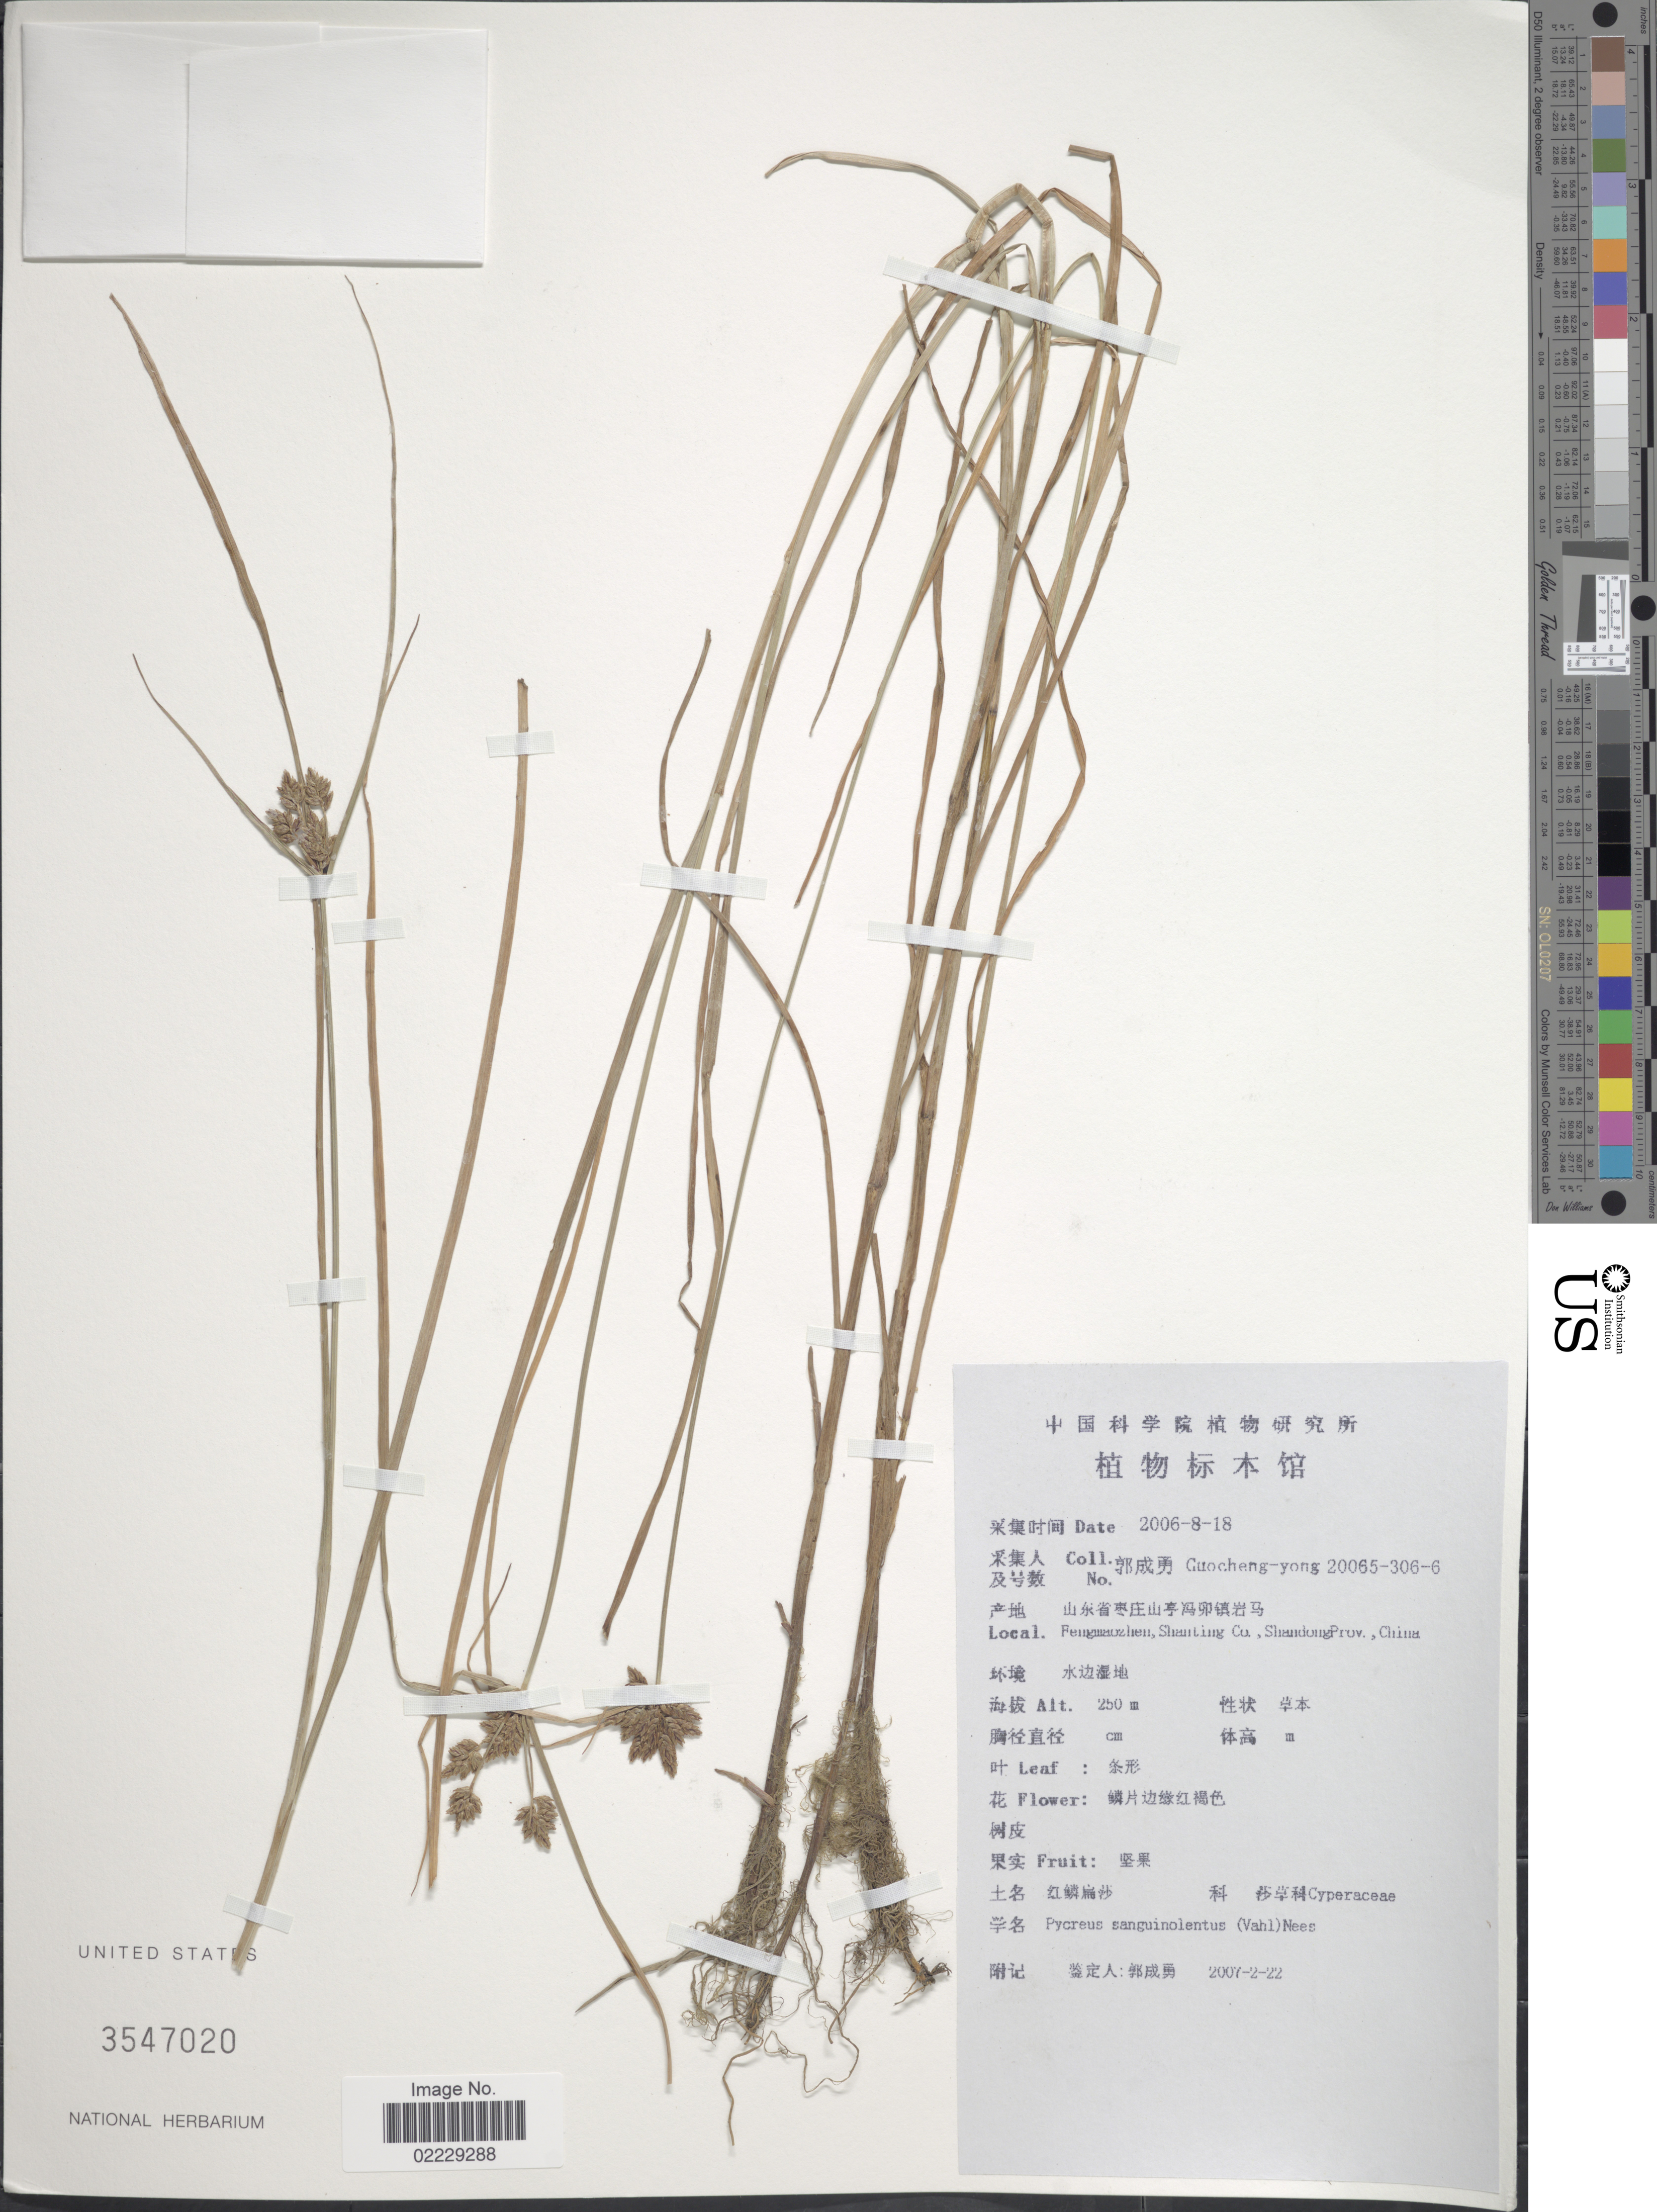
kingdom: Plantae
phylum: Tracheophyta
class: Liliopsida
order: Poales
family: Cyperaceae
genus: Cyperus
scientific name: Cyperus sanguinolentus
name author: Vahl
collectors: Guo cheng-yong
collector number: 200653066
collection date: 2006-08-18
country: China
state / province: Shandong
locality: Fengmaozhen, Shanting Co.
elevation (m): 250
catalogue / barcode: US 3547020